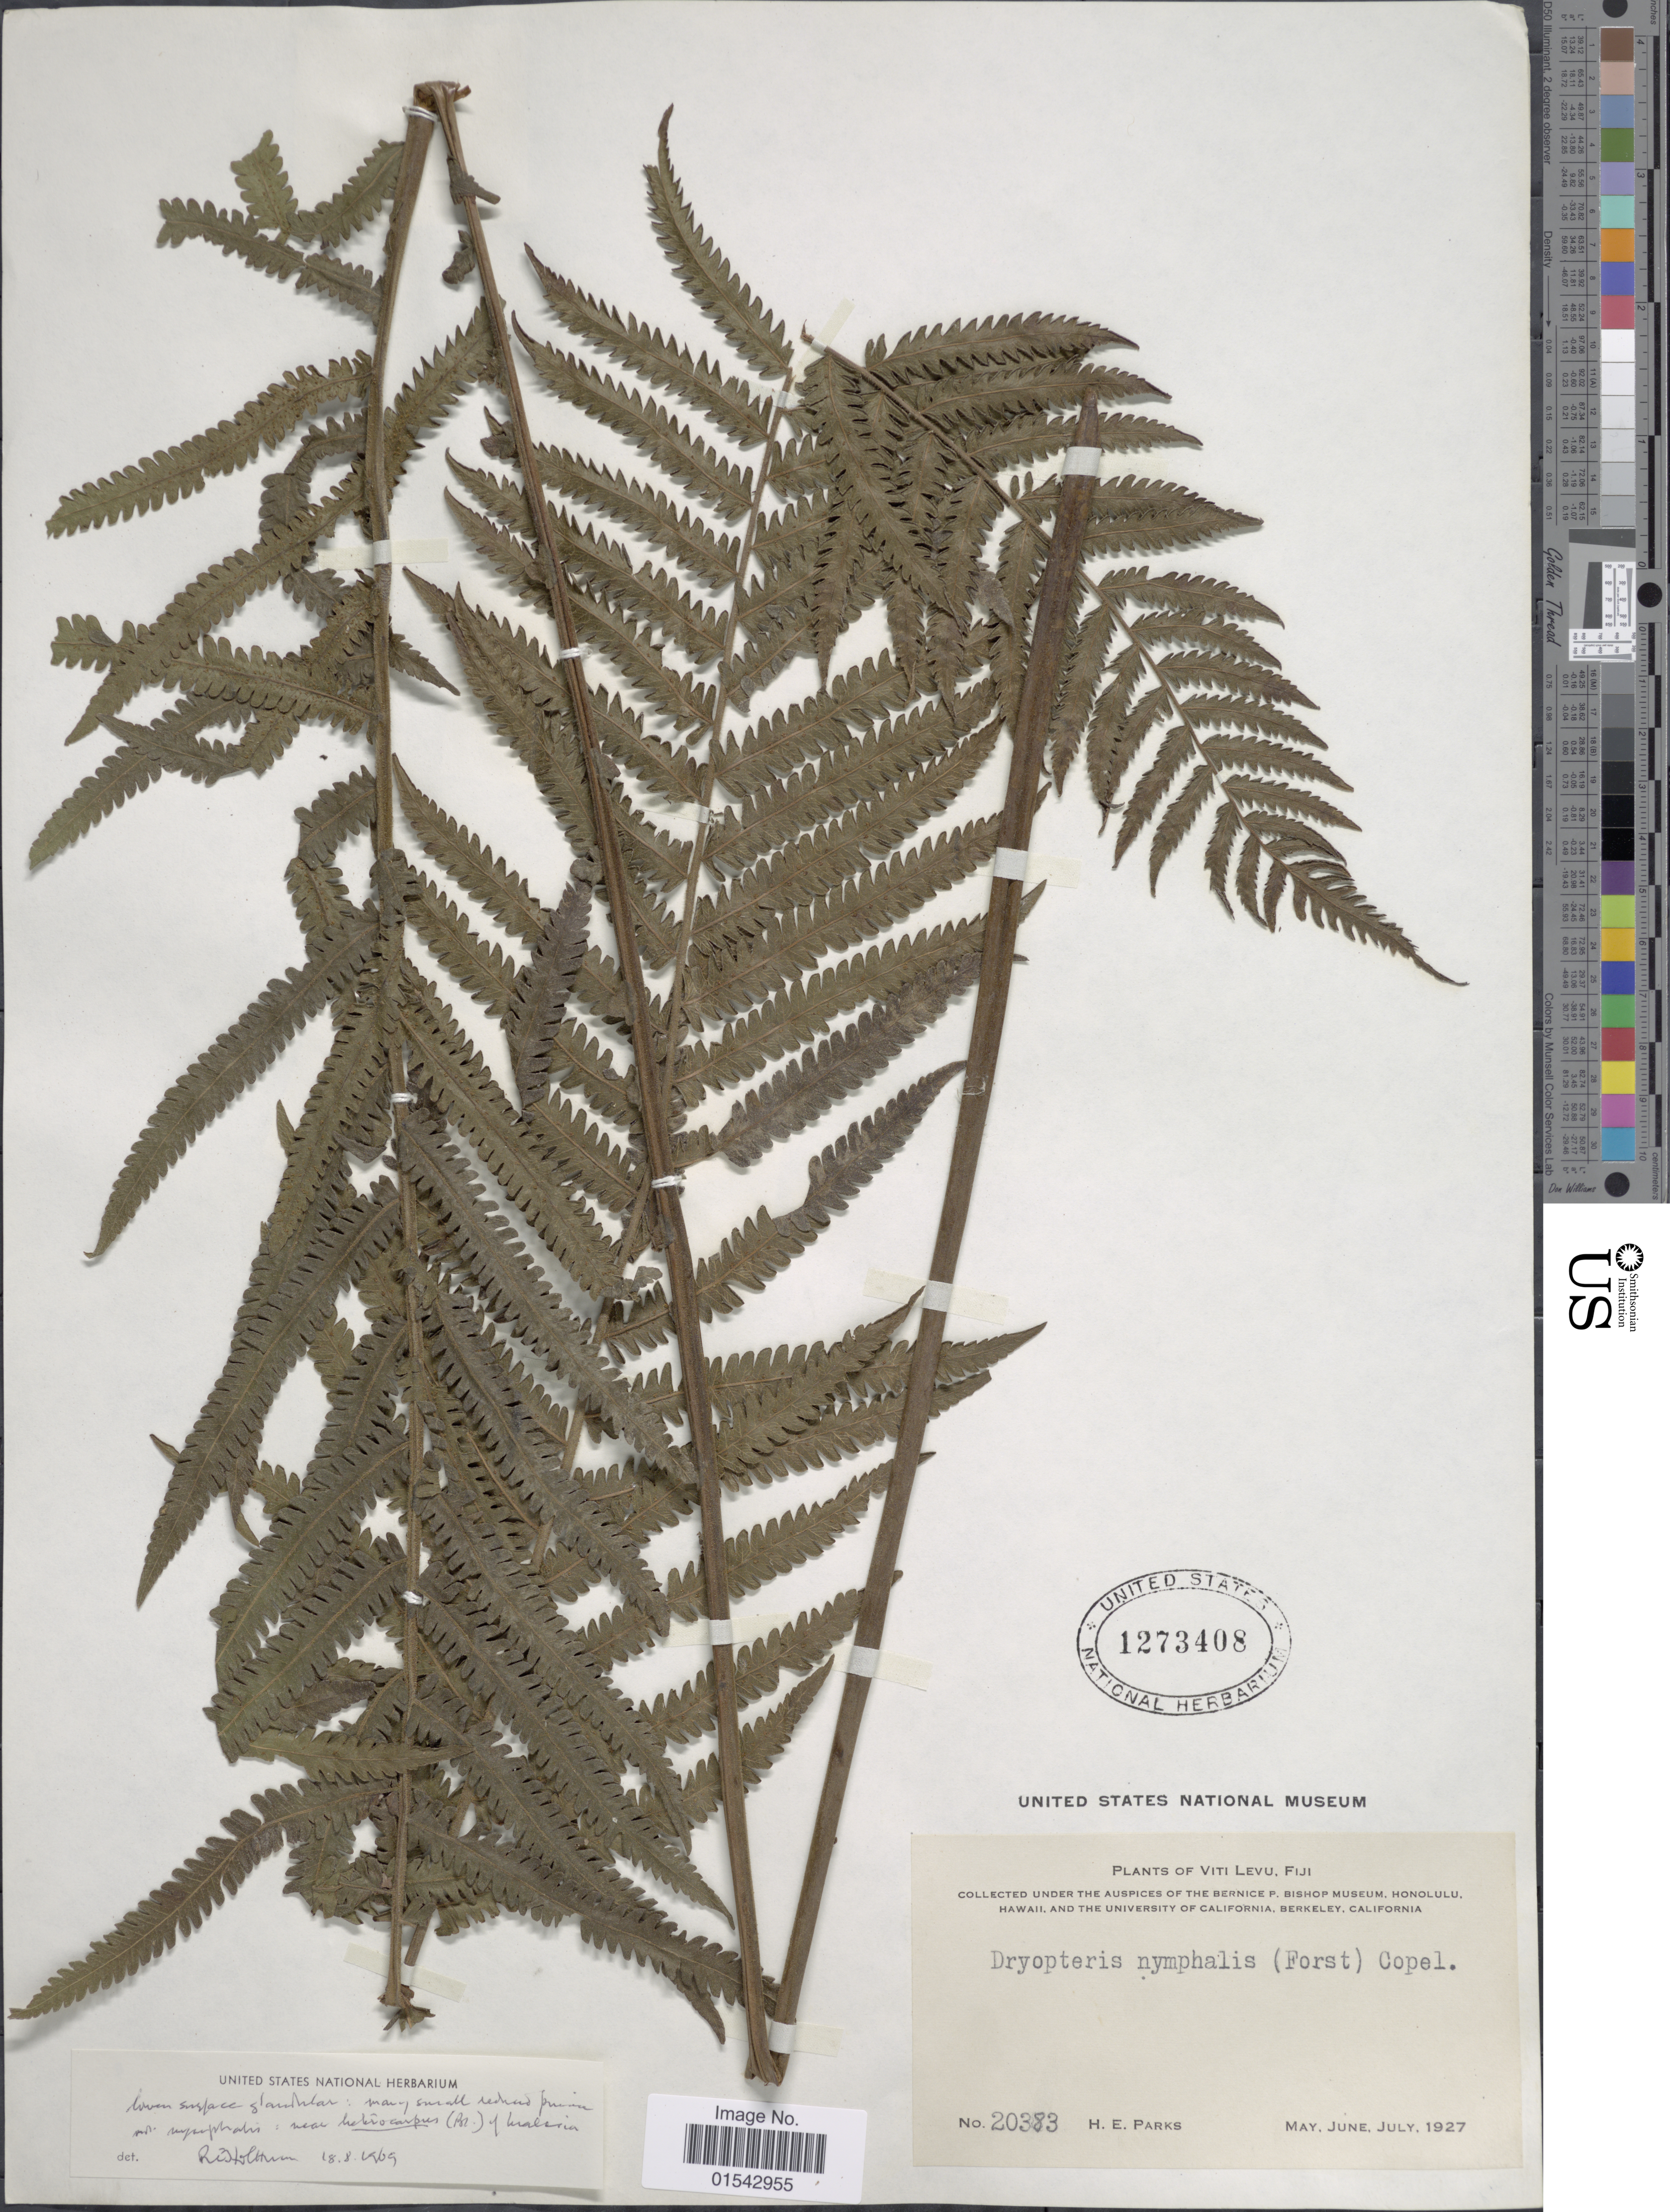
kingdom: Plantae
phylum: Tracheophyta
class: Polypodiopsida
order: Polypodiales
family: Thelypteridaceae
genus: Cyclosorus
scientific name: Cyclosorus sp.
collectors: H. E. Parks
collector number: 20383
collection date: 1927-05/1927-07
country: Fiji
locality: Viti Levu, Fiji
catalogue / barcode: US 1273408